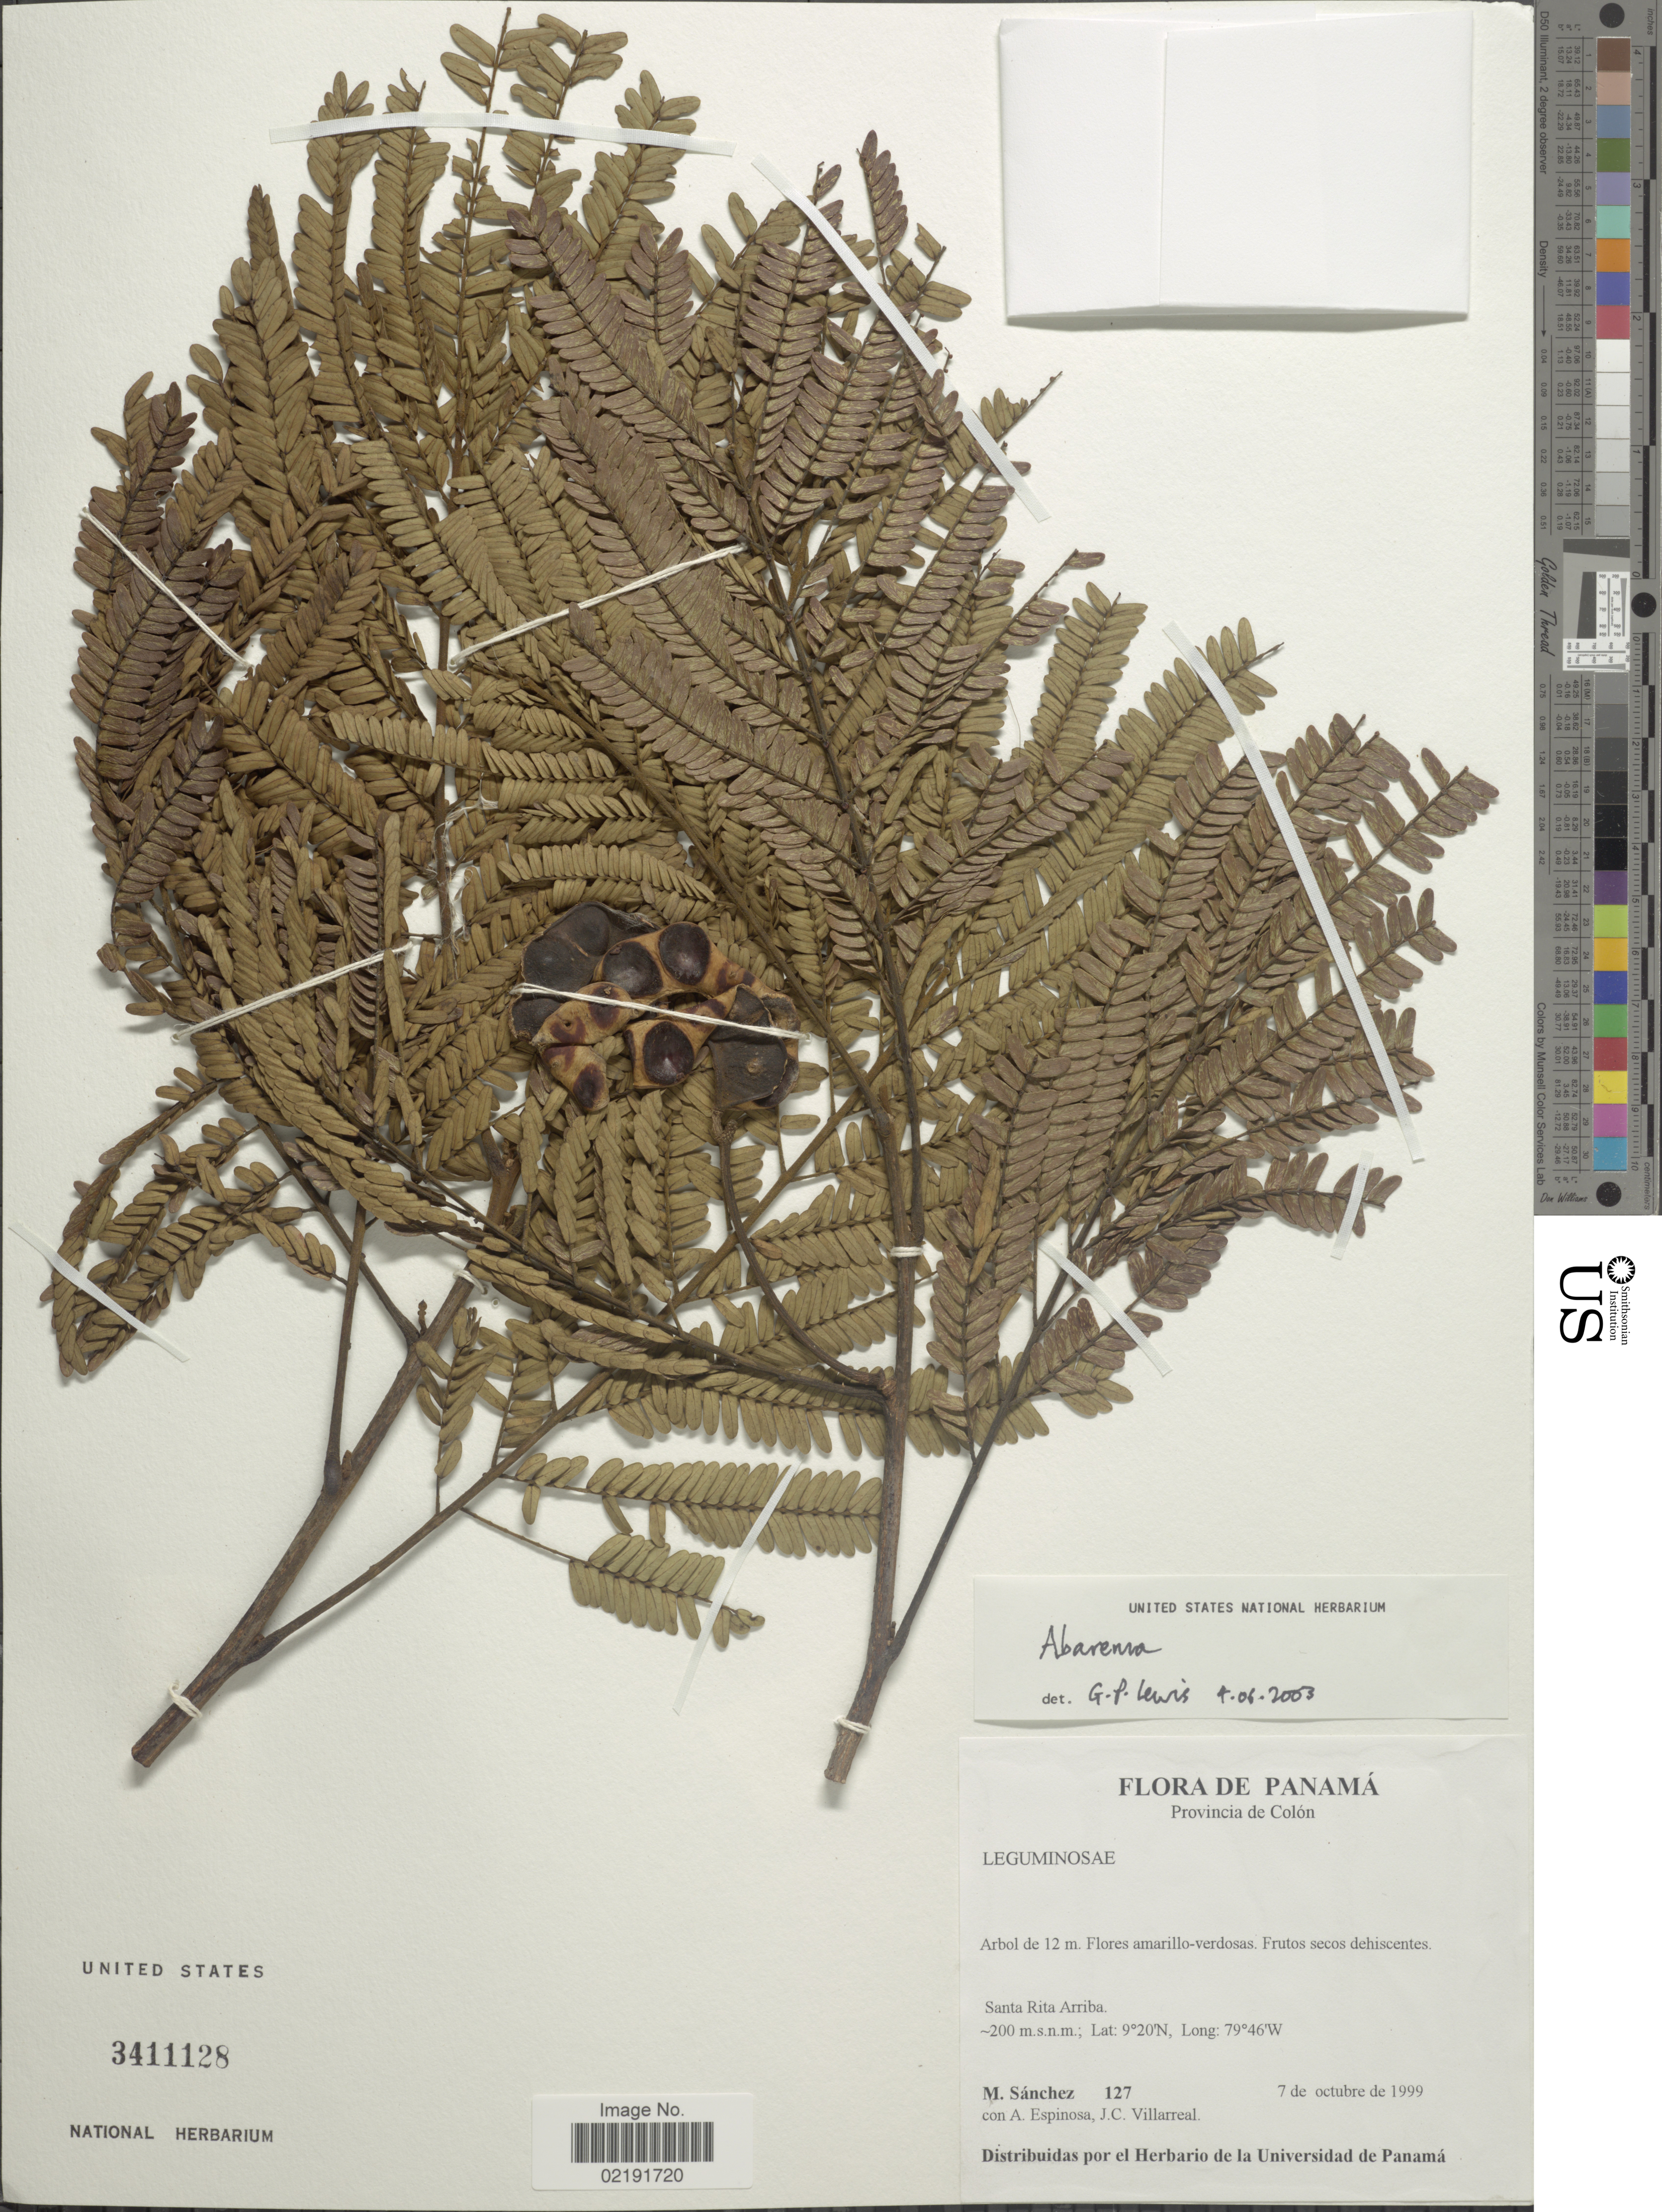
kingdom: Plantae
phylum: Tracheophyta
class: Magnoliopsida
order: Fabales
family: Fabaceae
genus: Pithecellobium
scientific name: Pithecellobium sp.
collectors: M. Sánchez, A. Espinosa & J. Villarreal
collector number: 127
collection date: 1999-10-07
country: Panama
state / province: Colón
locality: Provincia de Colón. Santa Rita Arriba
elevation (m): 200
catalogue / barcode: US 3411128